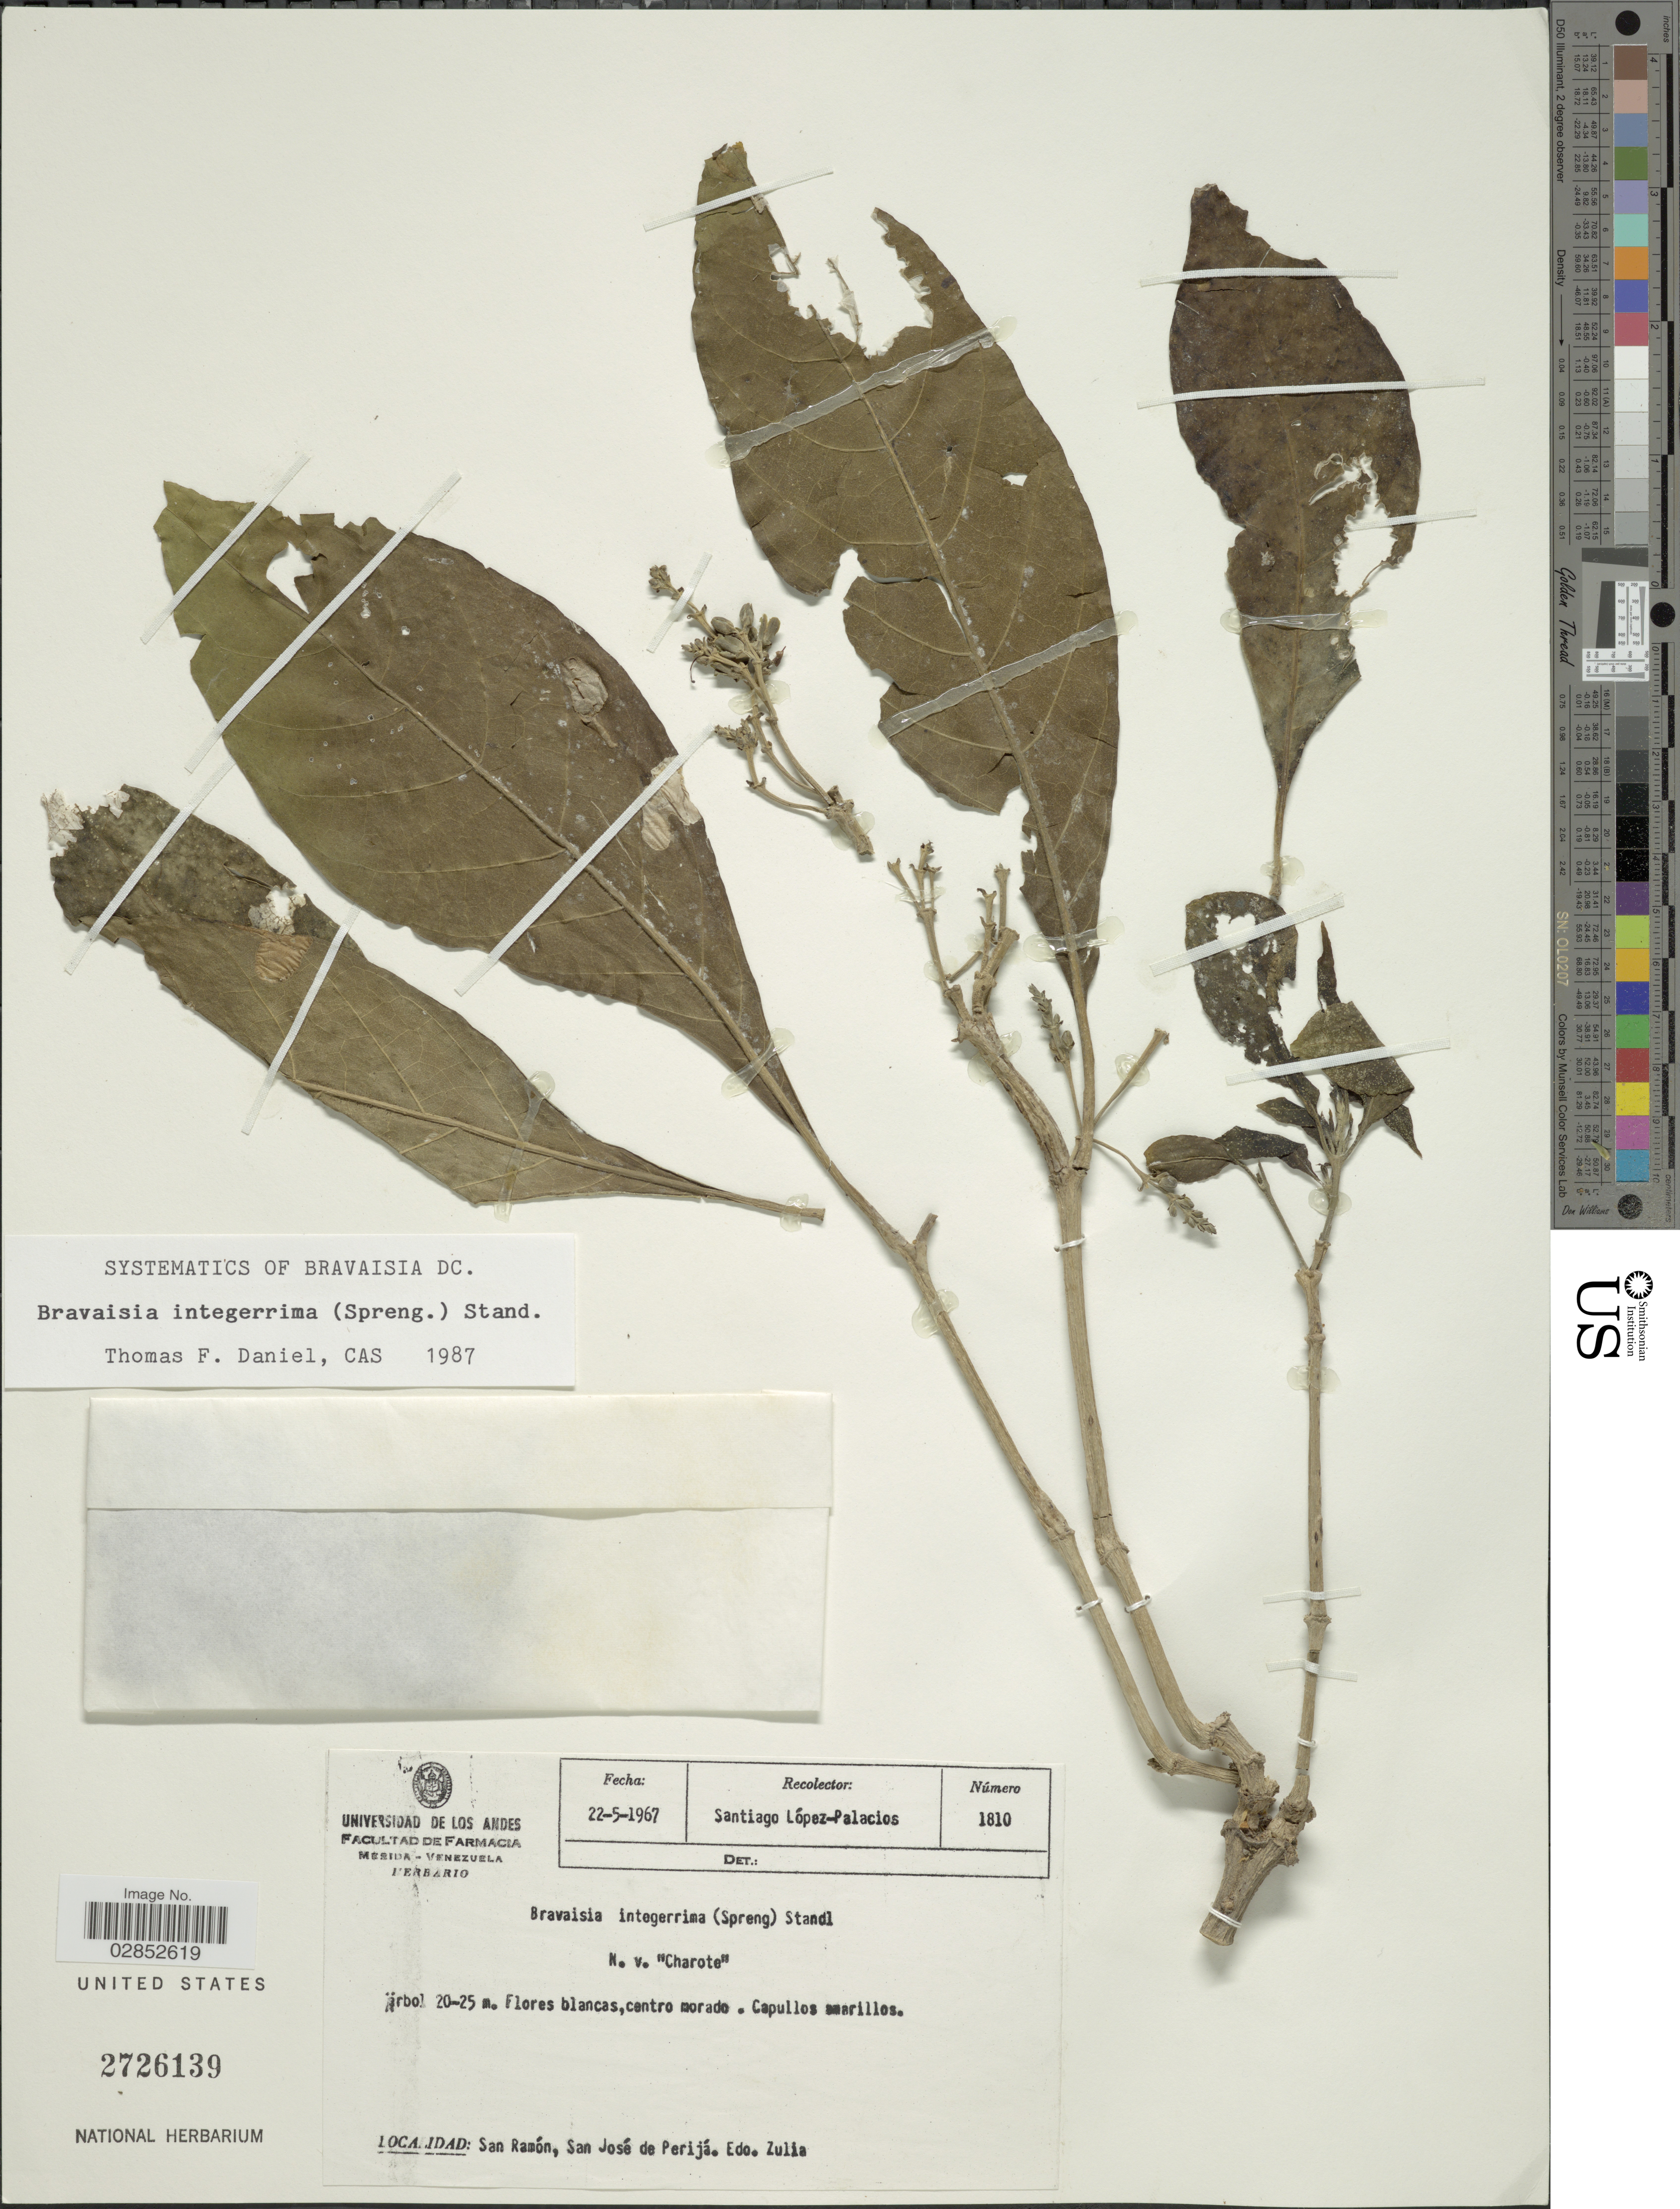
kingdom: Plantae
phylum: Tracheophyta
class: Magnoliopsida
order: Lamiales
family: Acanthaceae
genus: Bravaisia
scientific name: Bravaisia integerrima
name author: (Spreng.) Standl.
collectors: S. López-Palacios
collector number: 1810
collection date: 1967-05-22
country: Venezuela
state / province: Zulia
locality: San Ramón, San José de Perijá.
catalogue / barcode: US 2726139